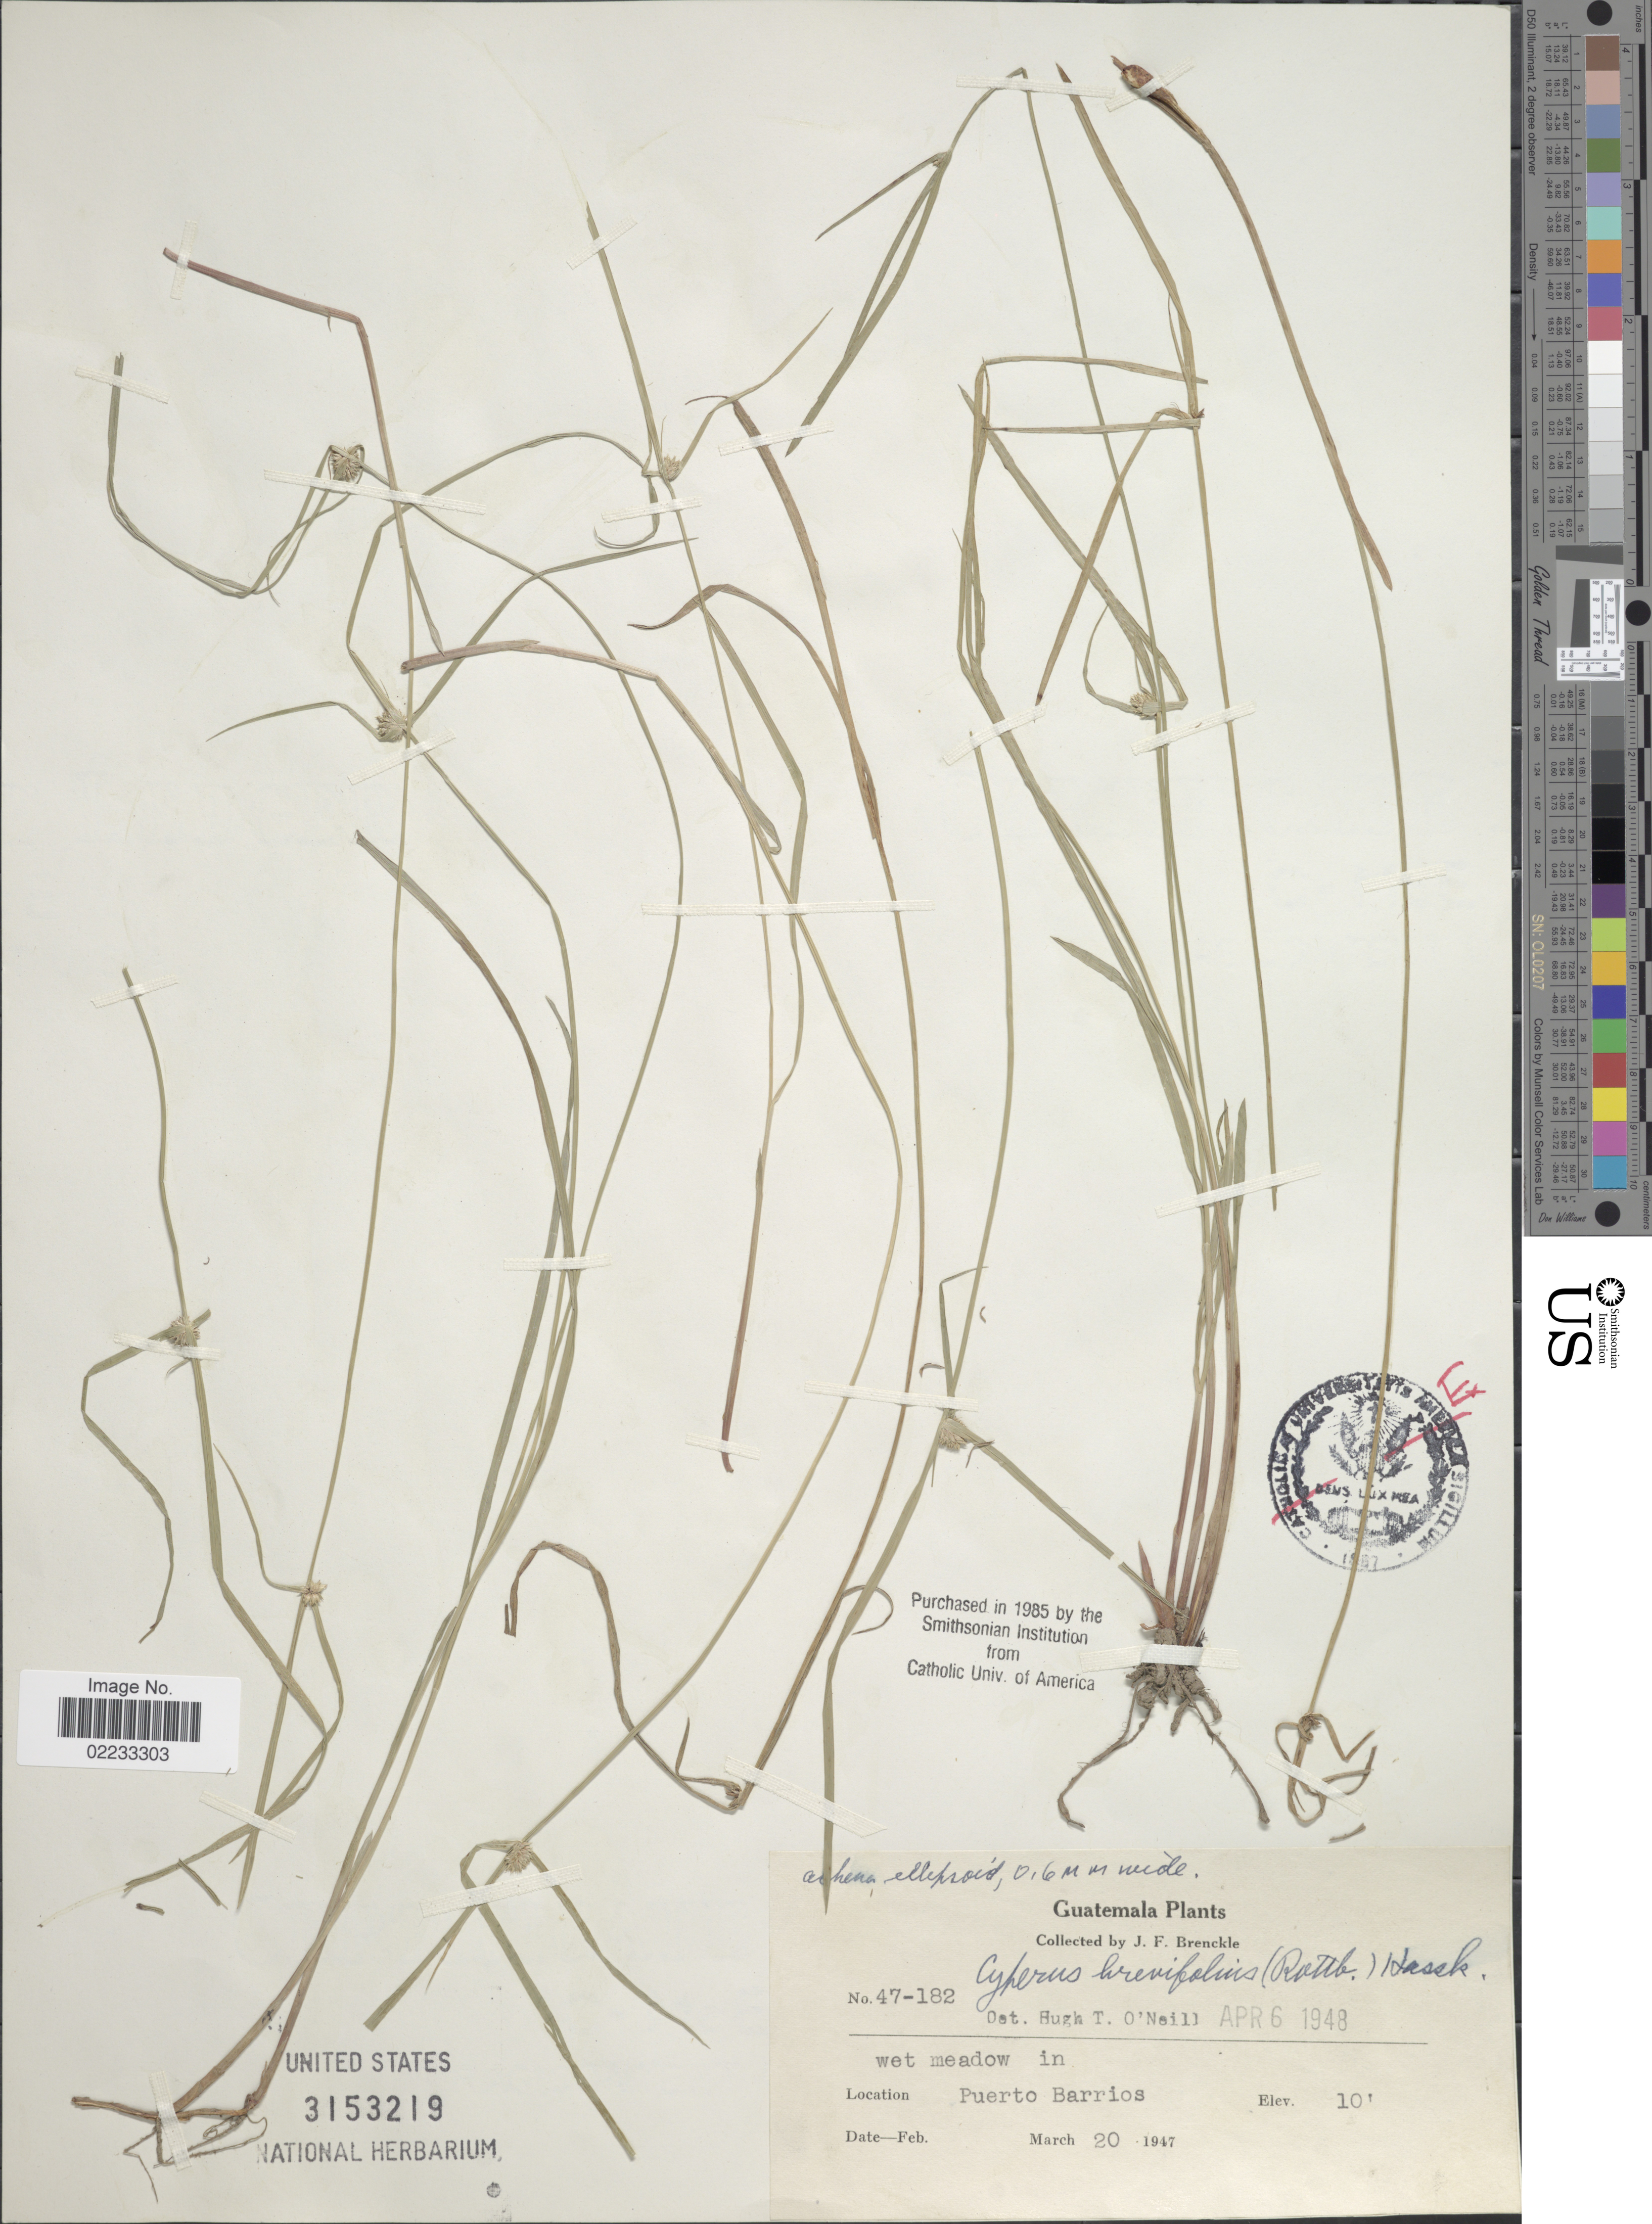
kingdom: Plantae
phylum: Tracheophyta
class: Liliopsida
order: Poales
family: Cyperaceae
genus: Cyperus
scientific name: Cyperus brevifolius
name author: (Rottb.) Hassk.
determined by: Strong, M. T., (US), Smithsonian Institution - National Museum of Natural History (UNITED STATES)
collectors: J. Brenckle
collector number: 47-182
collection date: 1947-03-20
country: Guatemala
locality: Wet meadow in Puerto Barrios.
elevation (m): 3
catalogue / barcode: US 3153219